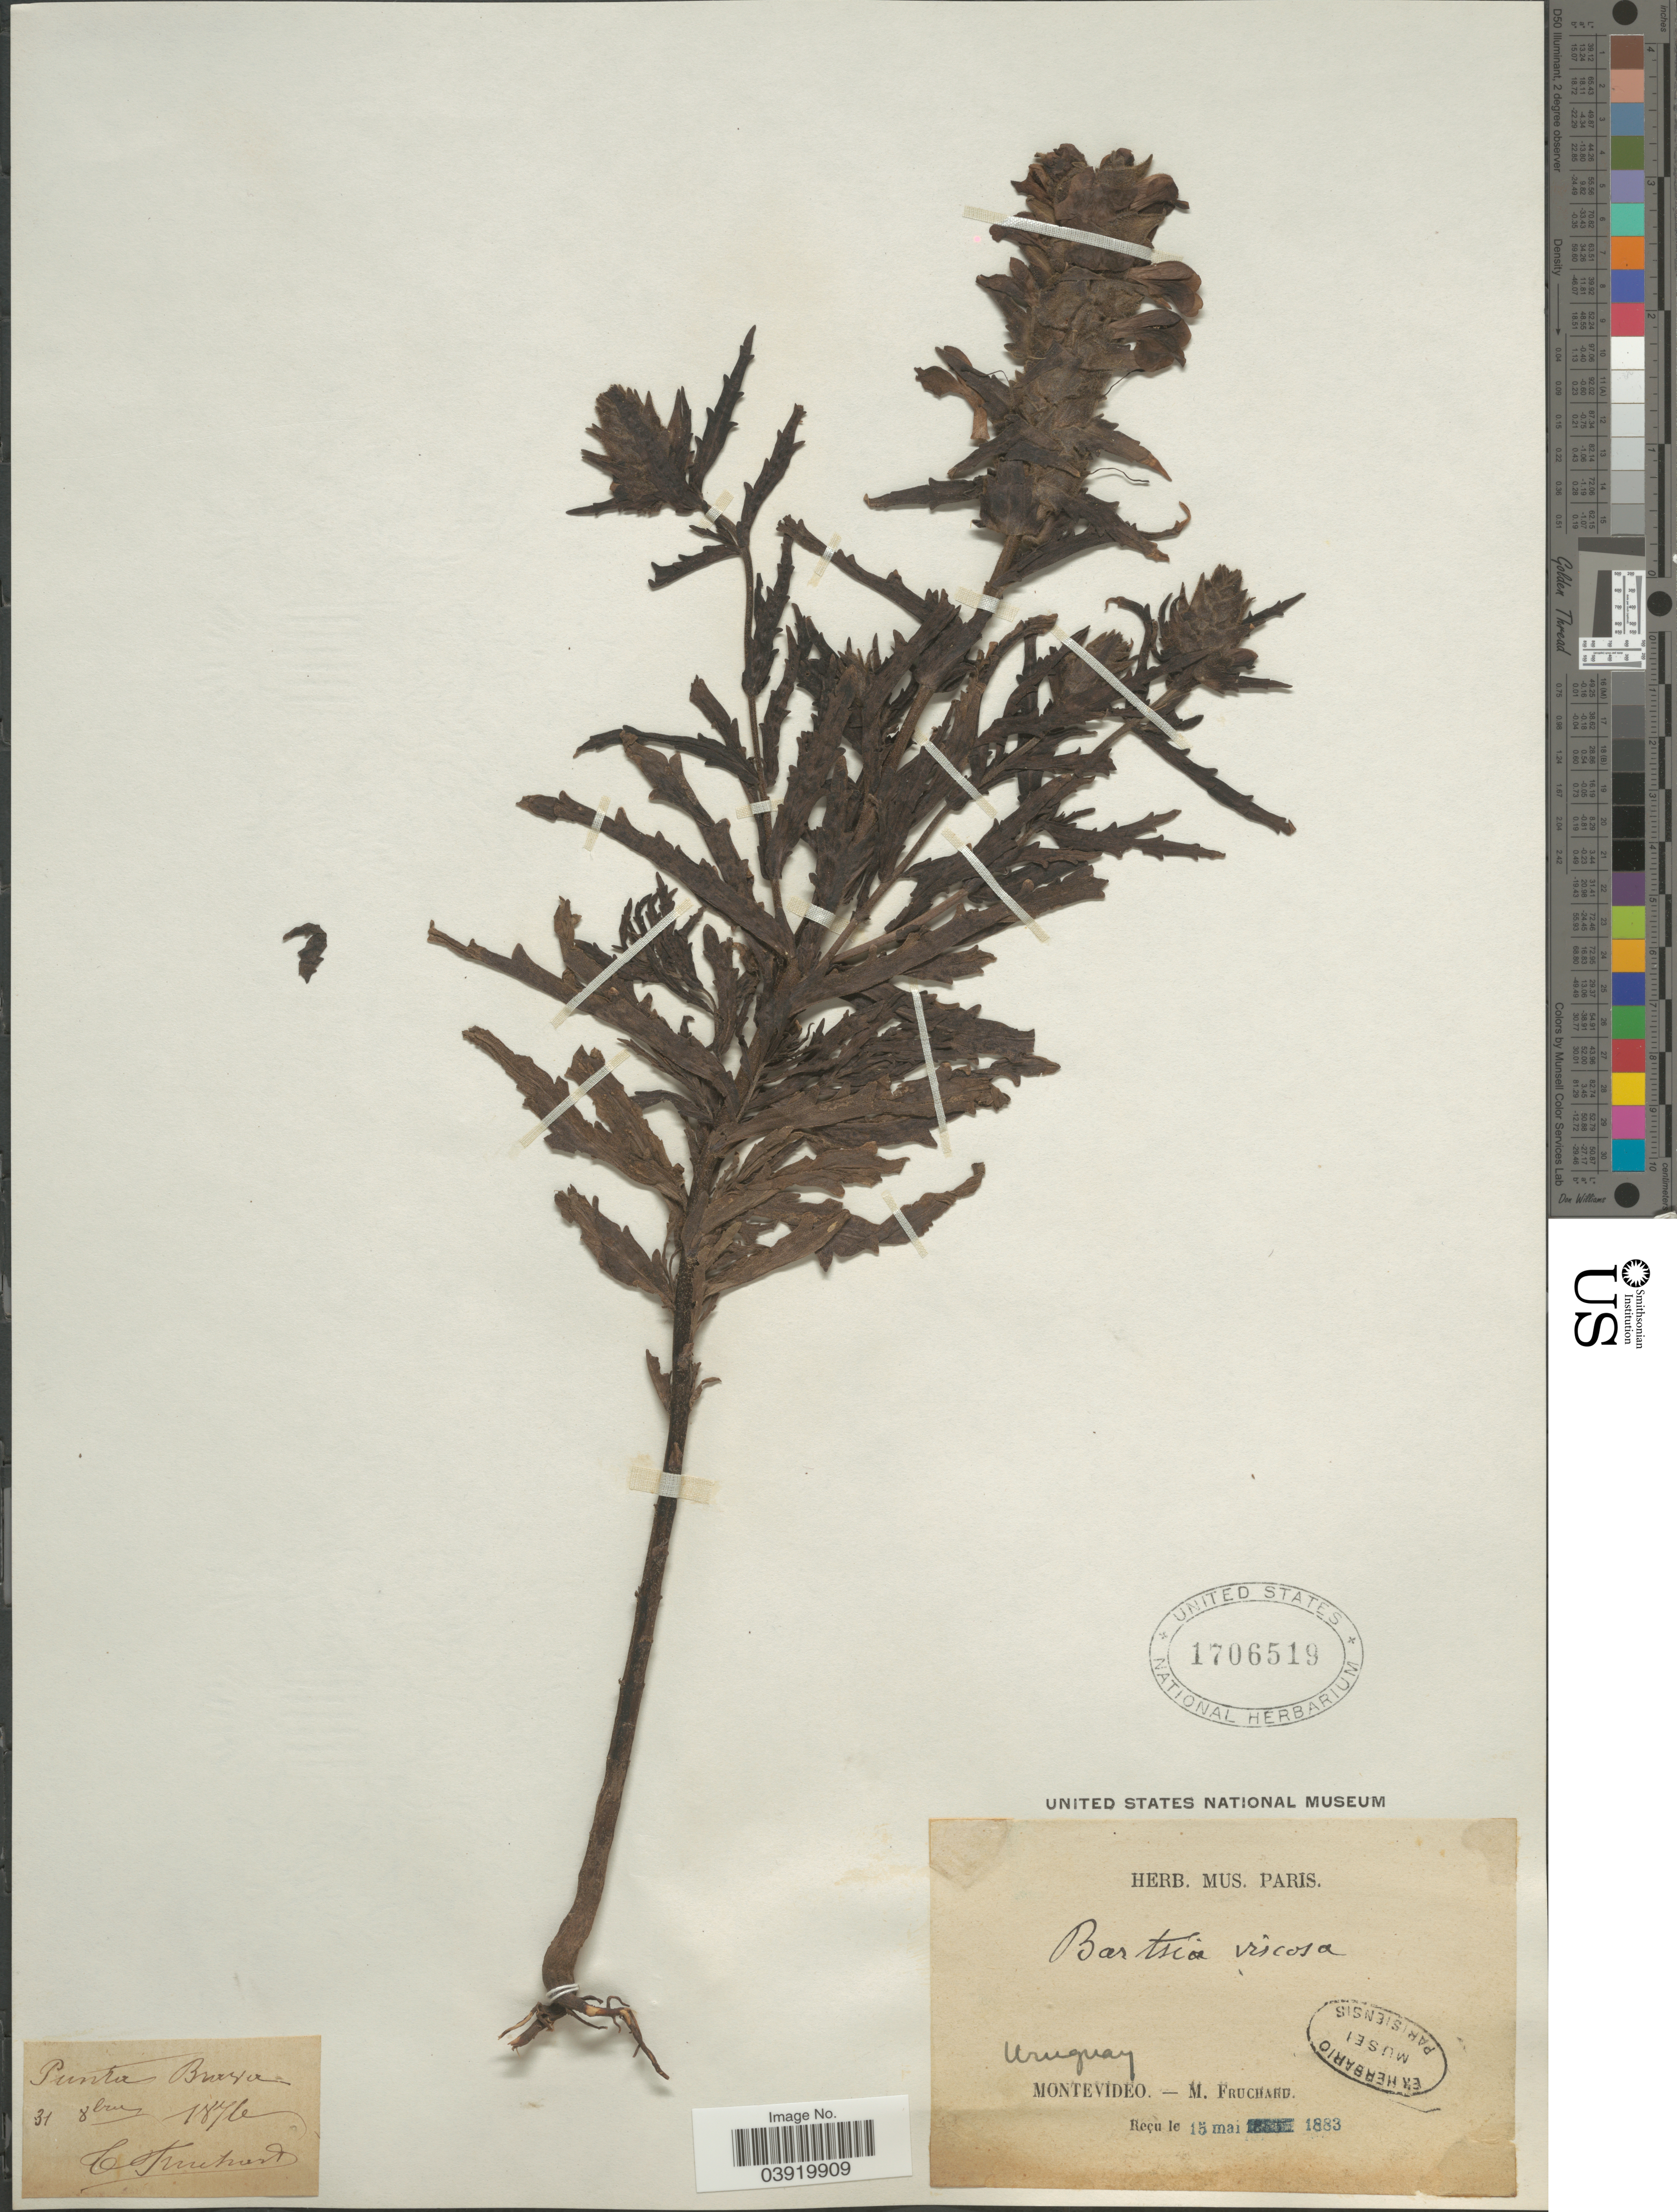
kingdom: Plantae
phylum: Tracheophyta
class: Magnoliopsida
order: Lamiales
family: Orobanchaceae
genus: Parentucellia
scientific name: Parentucellia viscosa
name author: (L.) Caruel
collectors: M. Fruchard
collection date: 1876-08-31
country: Uruguay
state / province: Montevideo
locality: Punta Brava.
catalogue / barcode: US 1706519